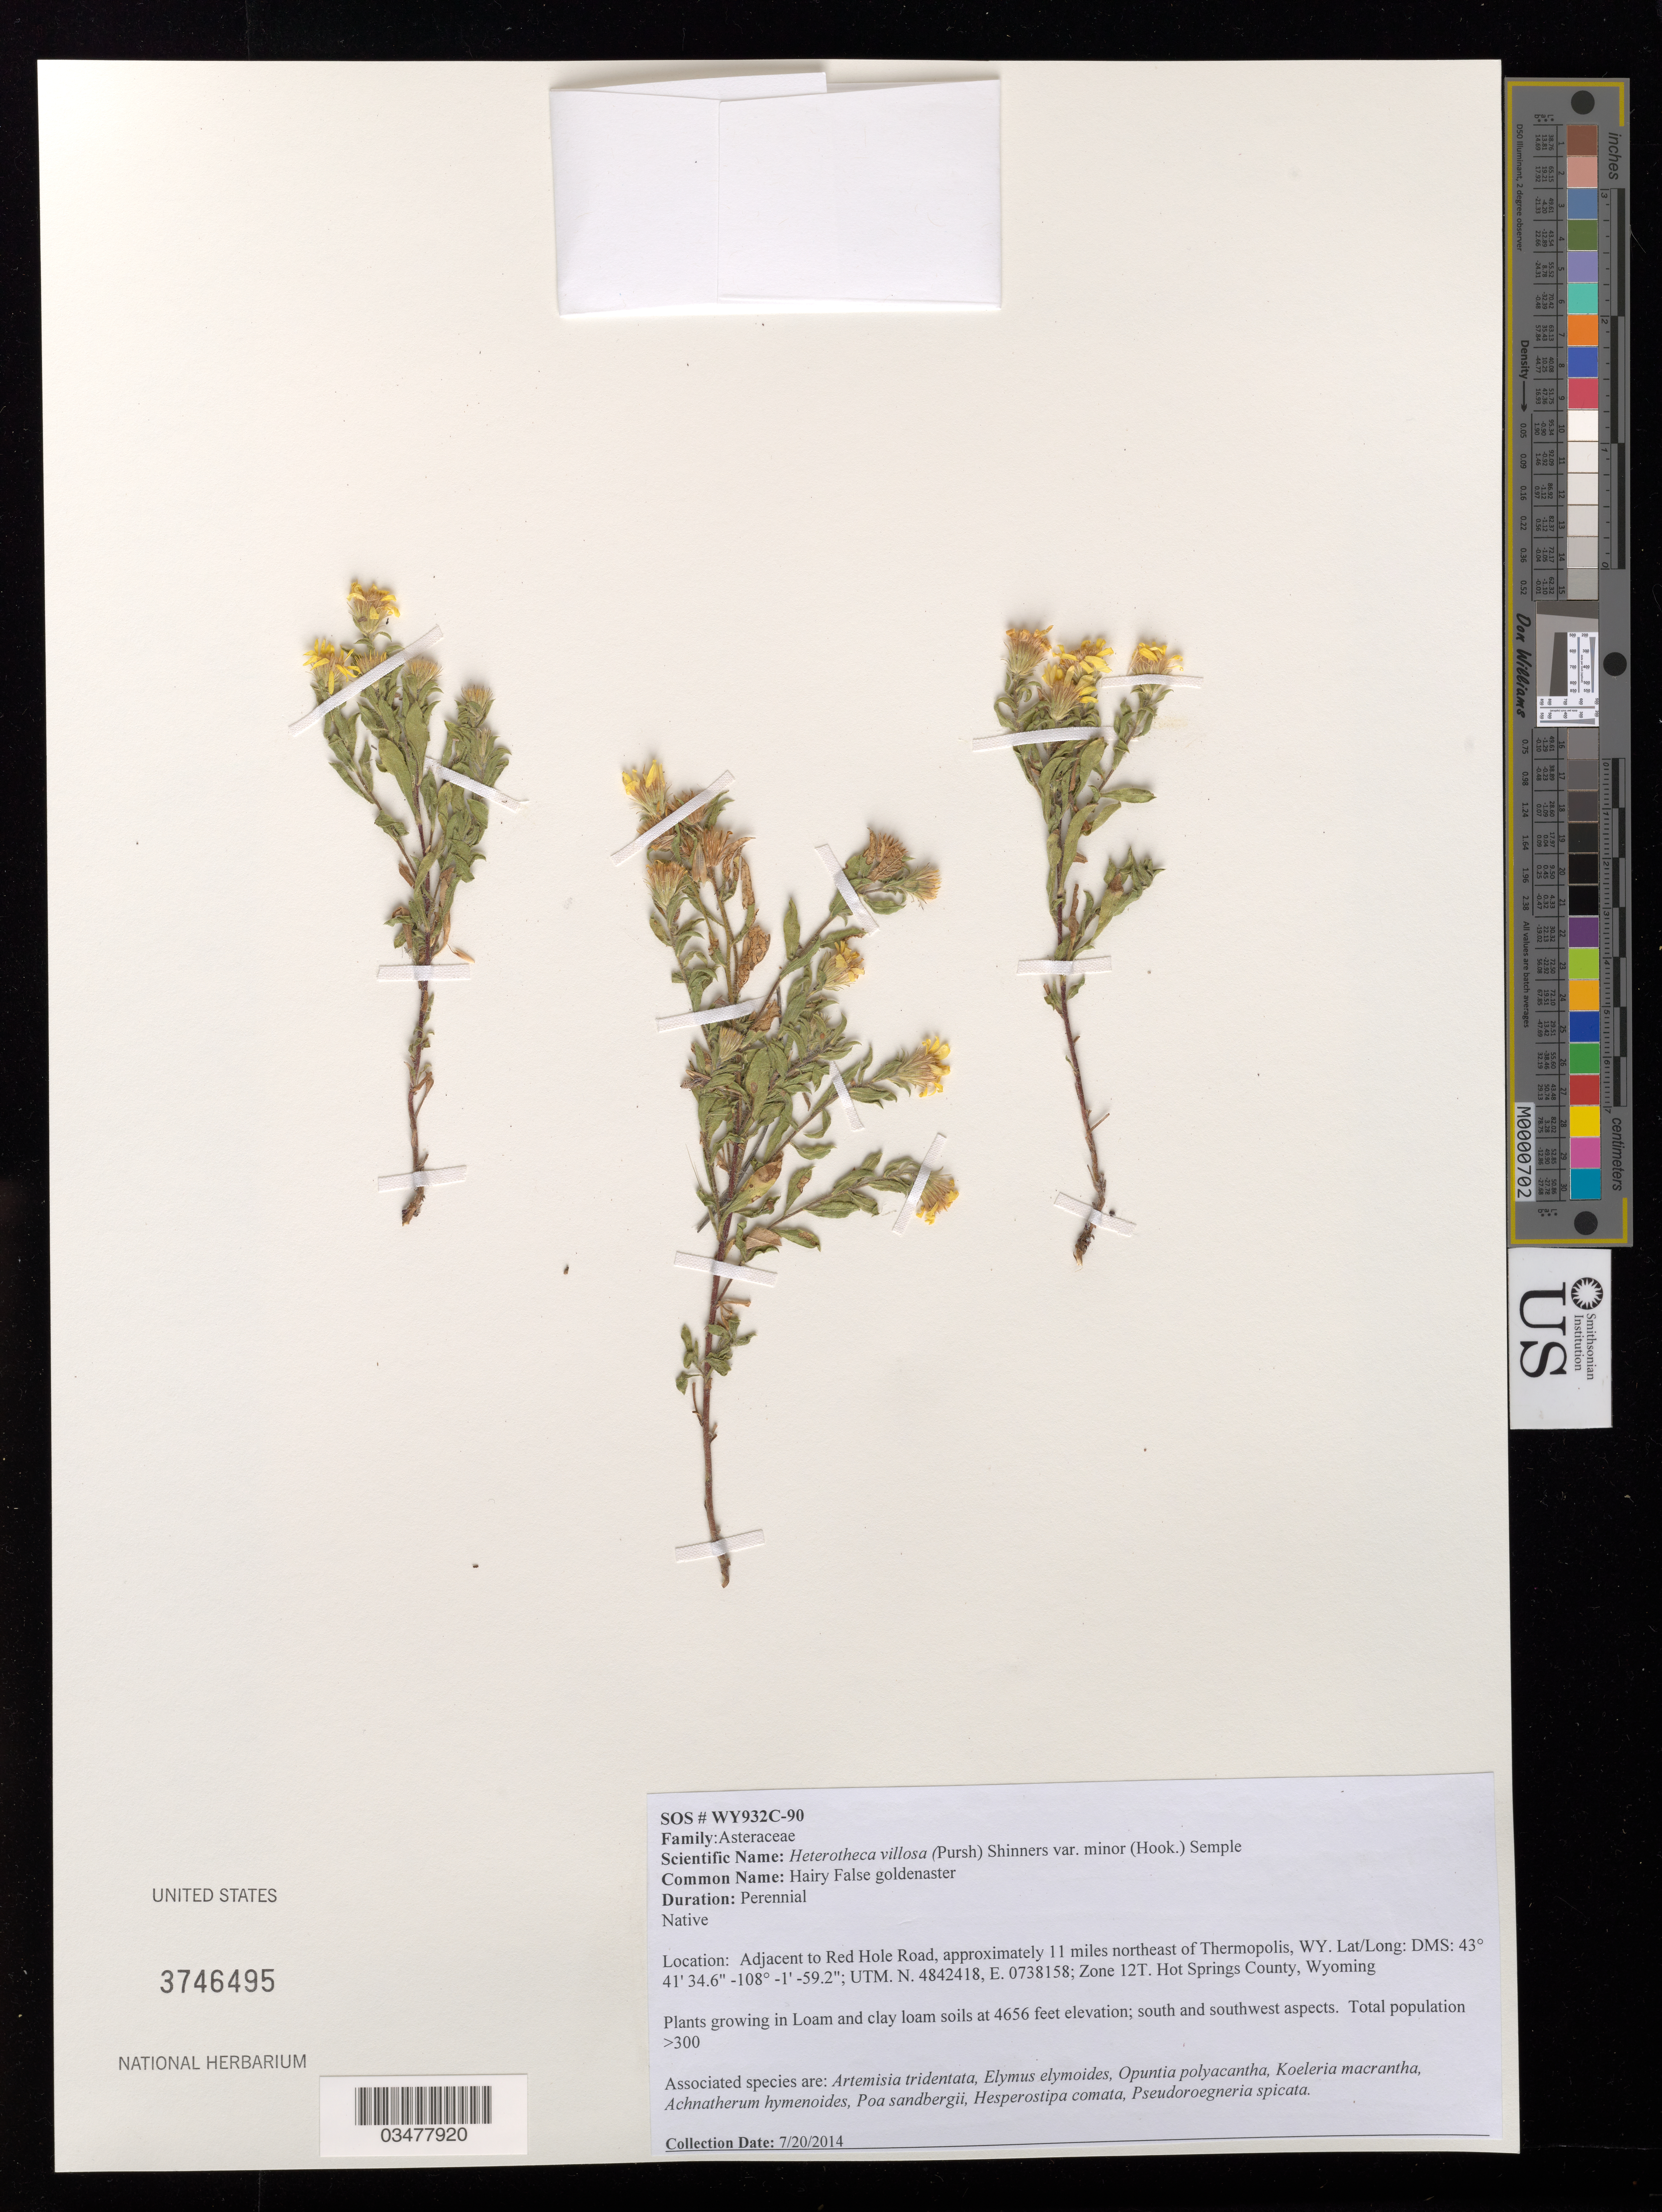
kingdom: Plantae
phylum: Tracheophyta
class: Magnoliopsida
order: Asterales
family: Asteraceae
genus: Heterotheca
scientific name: Heterotheca villosa var. minor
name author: (Hook.) Semple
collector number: WY932C-90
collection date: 2014-07-20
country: United States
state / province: Wyoming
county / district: Hot Springs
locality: Adjacent to Red Hole Road, 11 mi. NE of Thermopolis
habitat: Loam and clay loam. With Artemisia tridentata, Elymus elymoides, Opunthia polycantha, etc.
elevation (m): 1419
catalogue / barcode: US 3746495